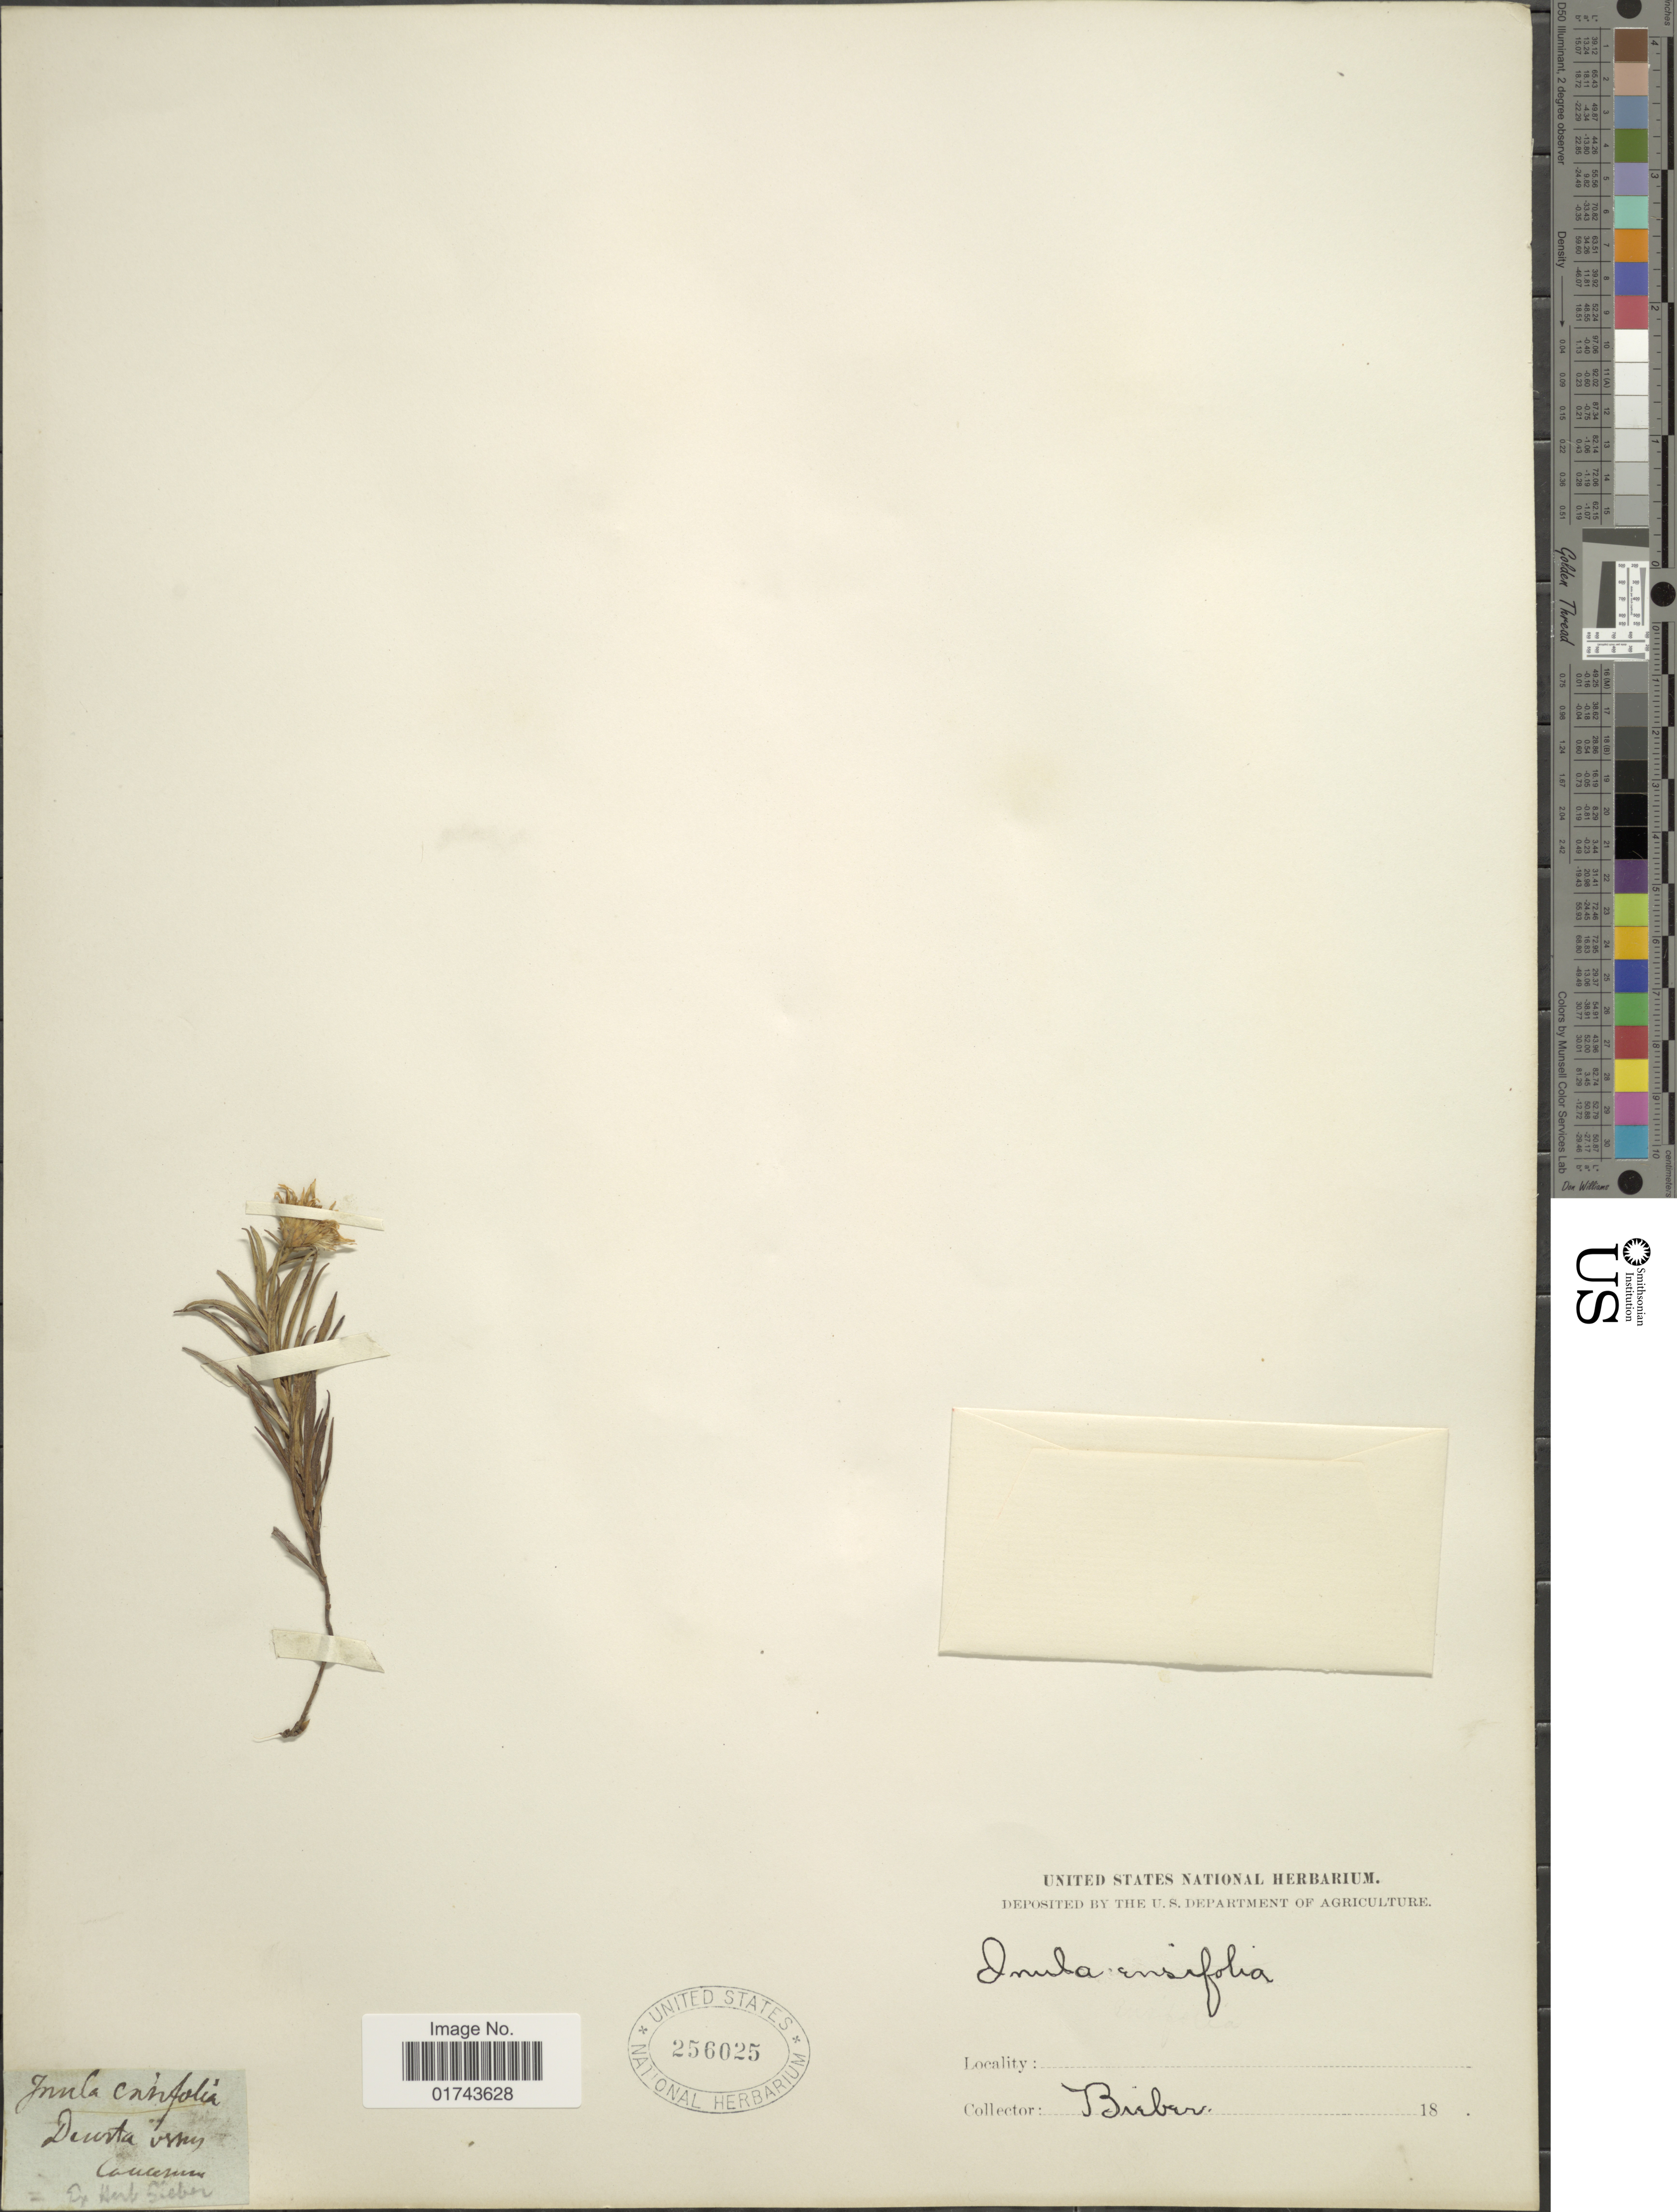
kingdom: Plantae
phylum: Tracheophyta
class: Magnoliopsida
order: Asterales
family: Asteraceae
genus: Inula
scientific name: Inula ensifolia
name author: L.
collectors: Briber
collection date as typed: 18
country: United States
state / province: South Carolina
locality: Caucusun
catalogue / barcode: US 256025